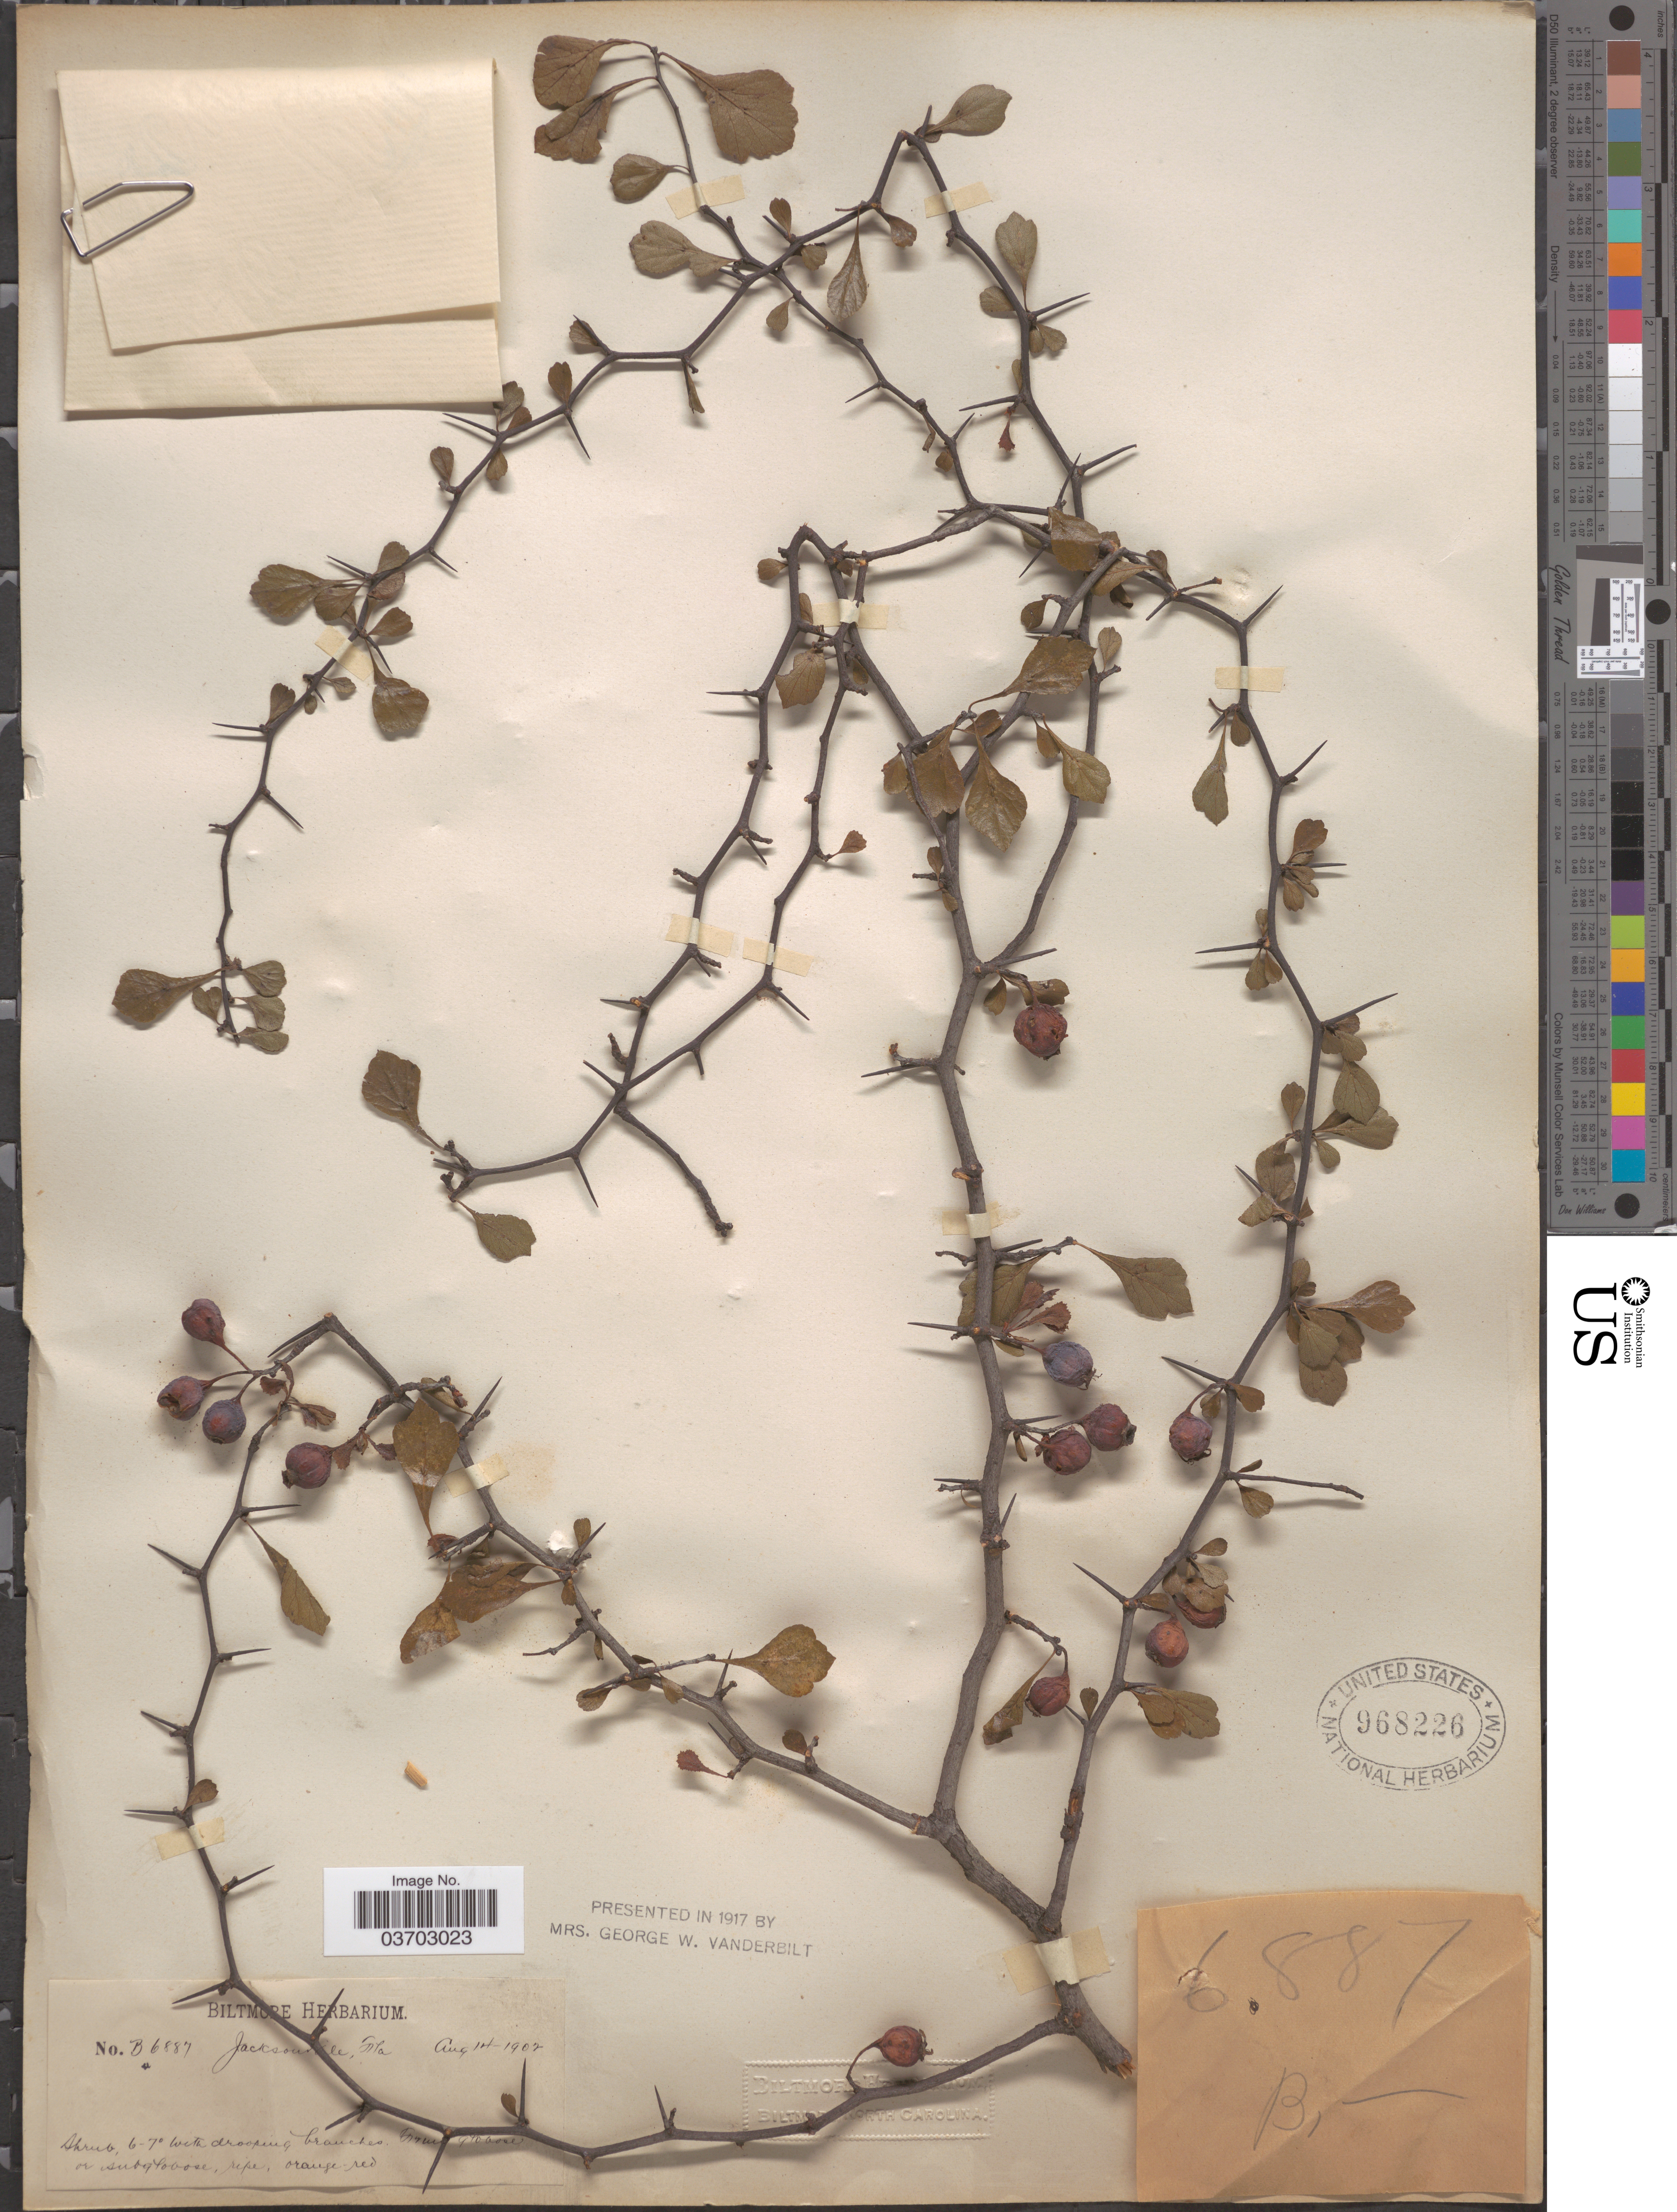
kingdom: Plantae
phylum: Tracheophyta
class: Magnoliopsida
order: Rosales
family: Rosaceae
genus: Crataegus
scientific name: Crataegus necopinata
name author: Pojark.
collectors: ex herb. Biltmore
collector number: B6887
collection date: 1902-08-14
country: United States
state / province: Florida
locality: Jacksonville.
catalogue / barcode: US 968226